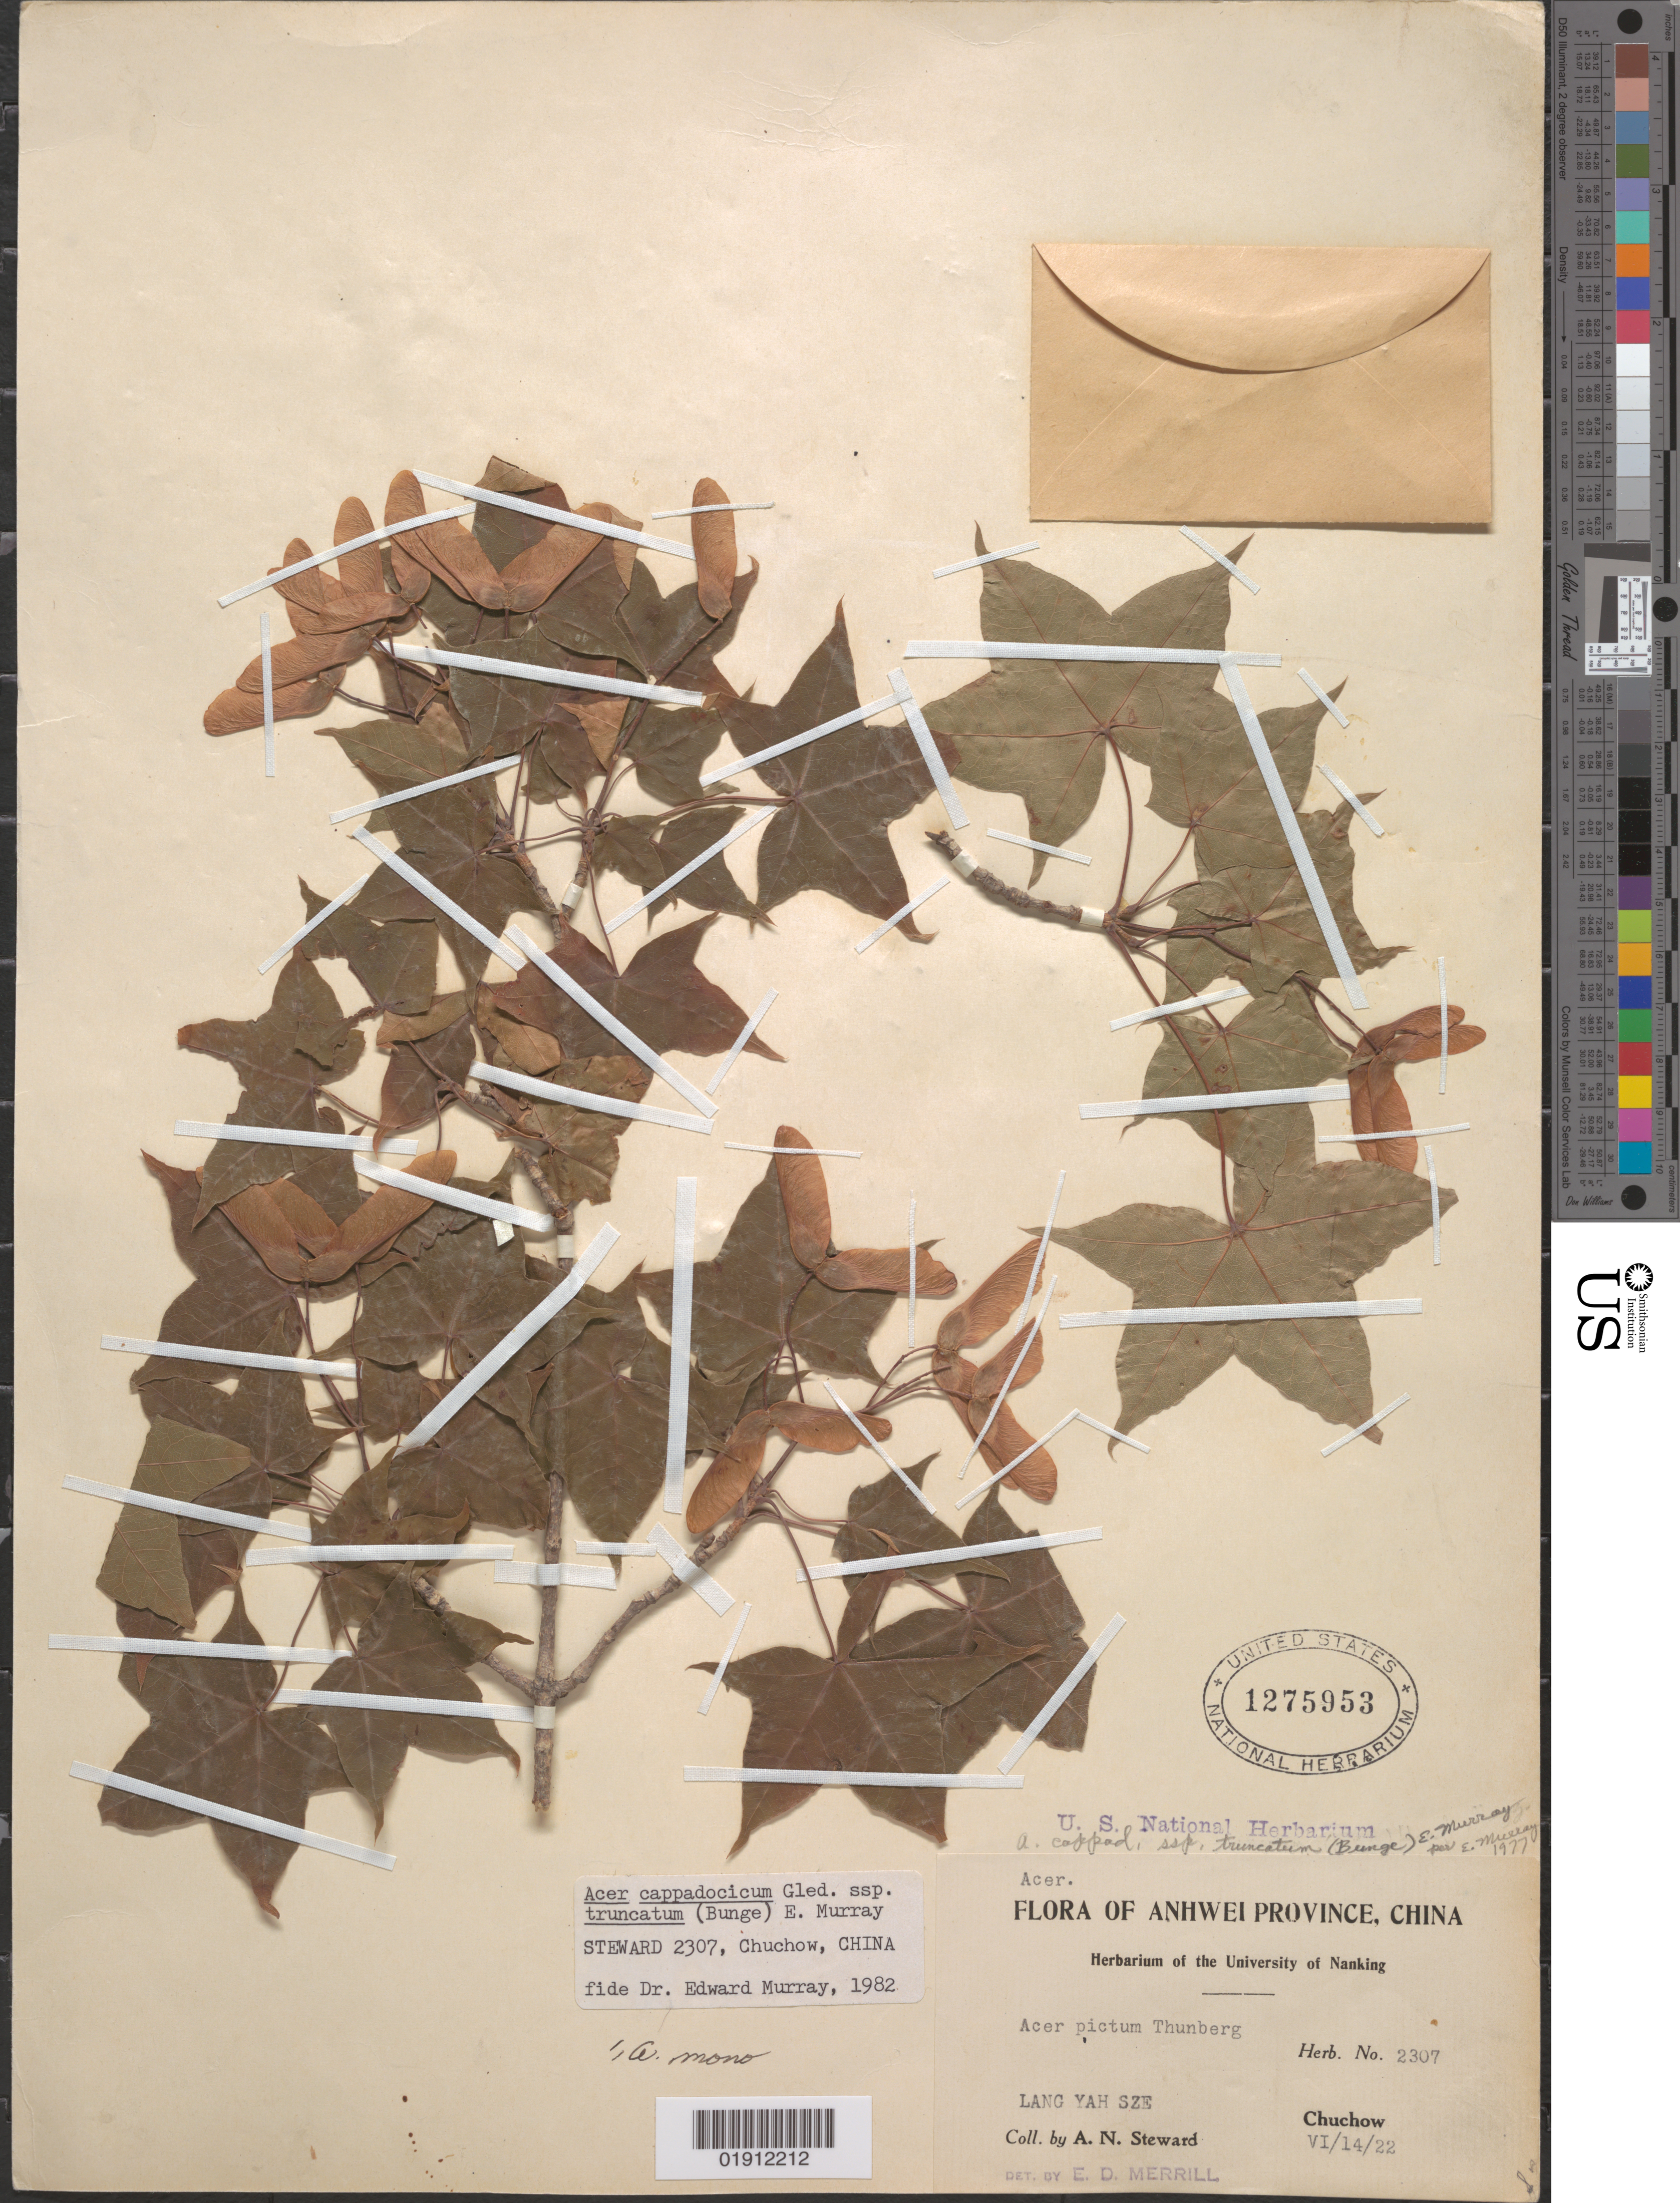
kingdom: Plantae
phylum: Tracheophyta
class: Magnoliopsida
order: Sapindales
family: Sapindaceae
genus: Acer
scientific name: Acer cappadocicum subsp. truncatum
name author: (Bunge) A.E. Murray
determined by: Murray, Edward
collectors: A. Steward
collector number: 2307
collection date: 1922-06-14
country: China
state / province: Anhui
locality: Anhwei [Anhui] Province, Lang Yah Sze [Langya?]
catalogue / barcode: US 1275953